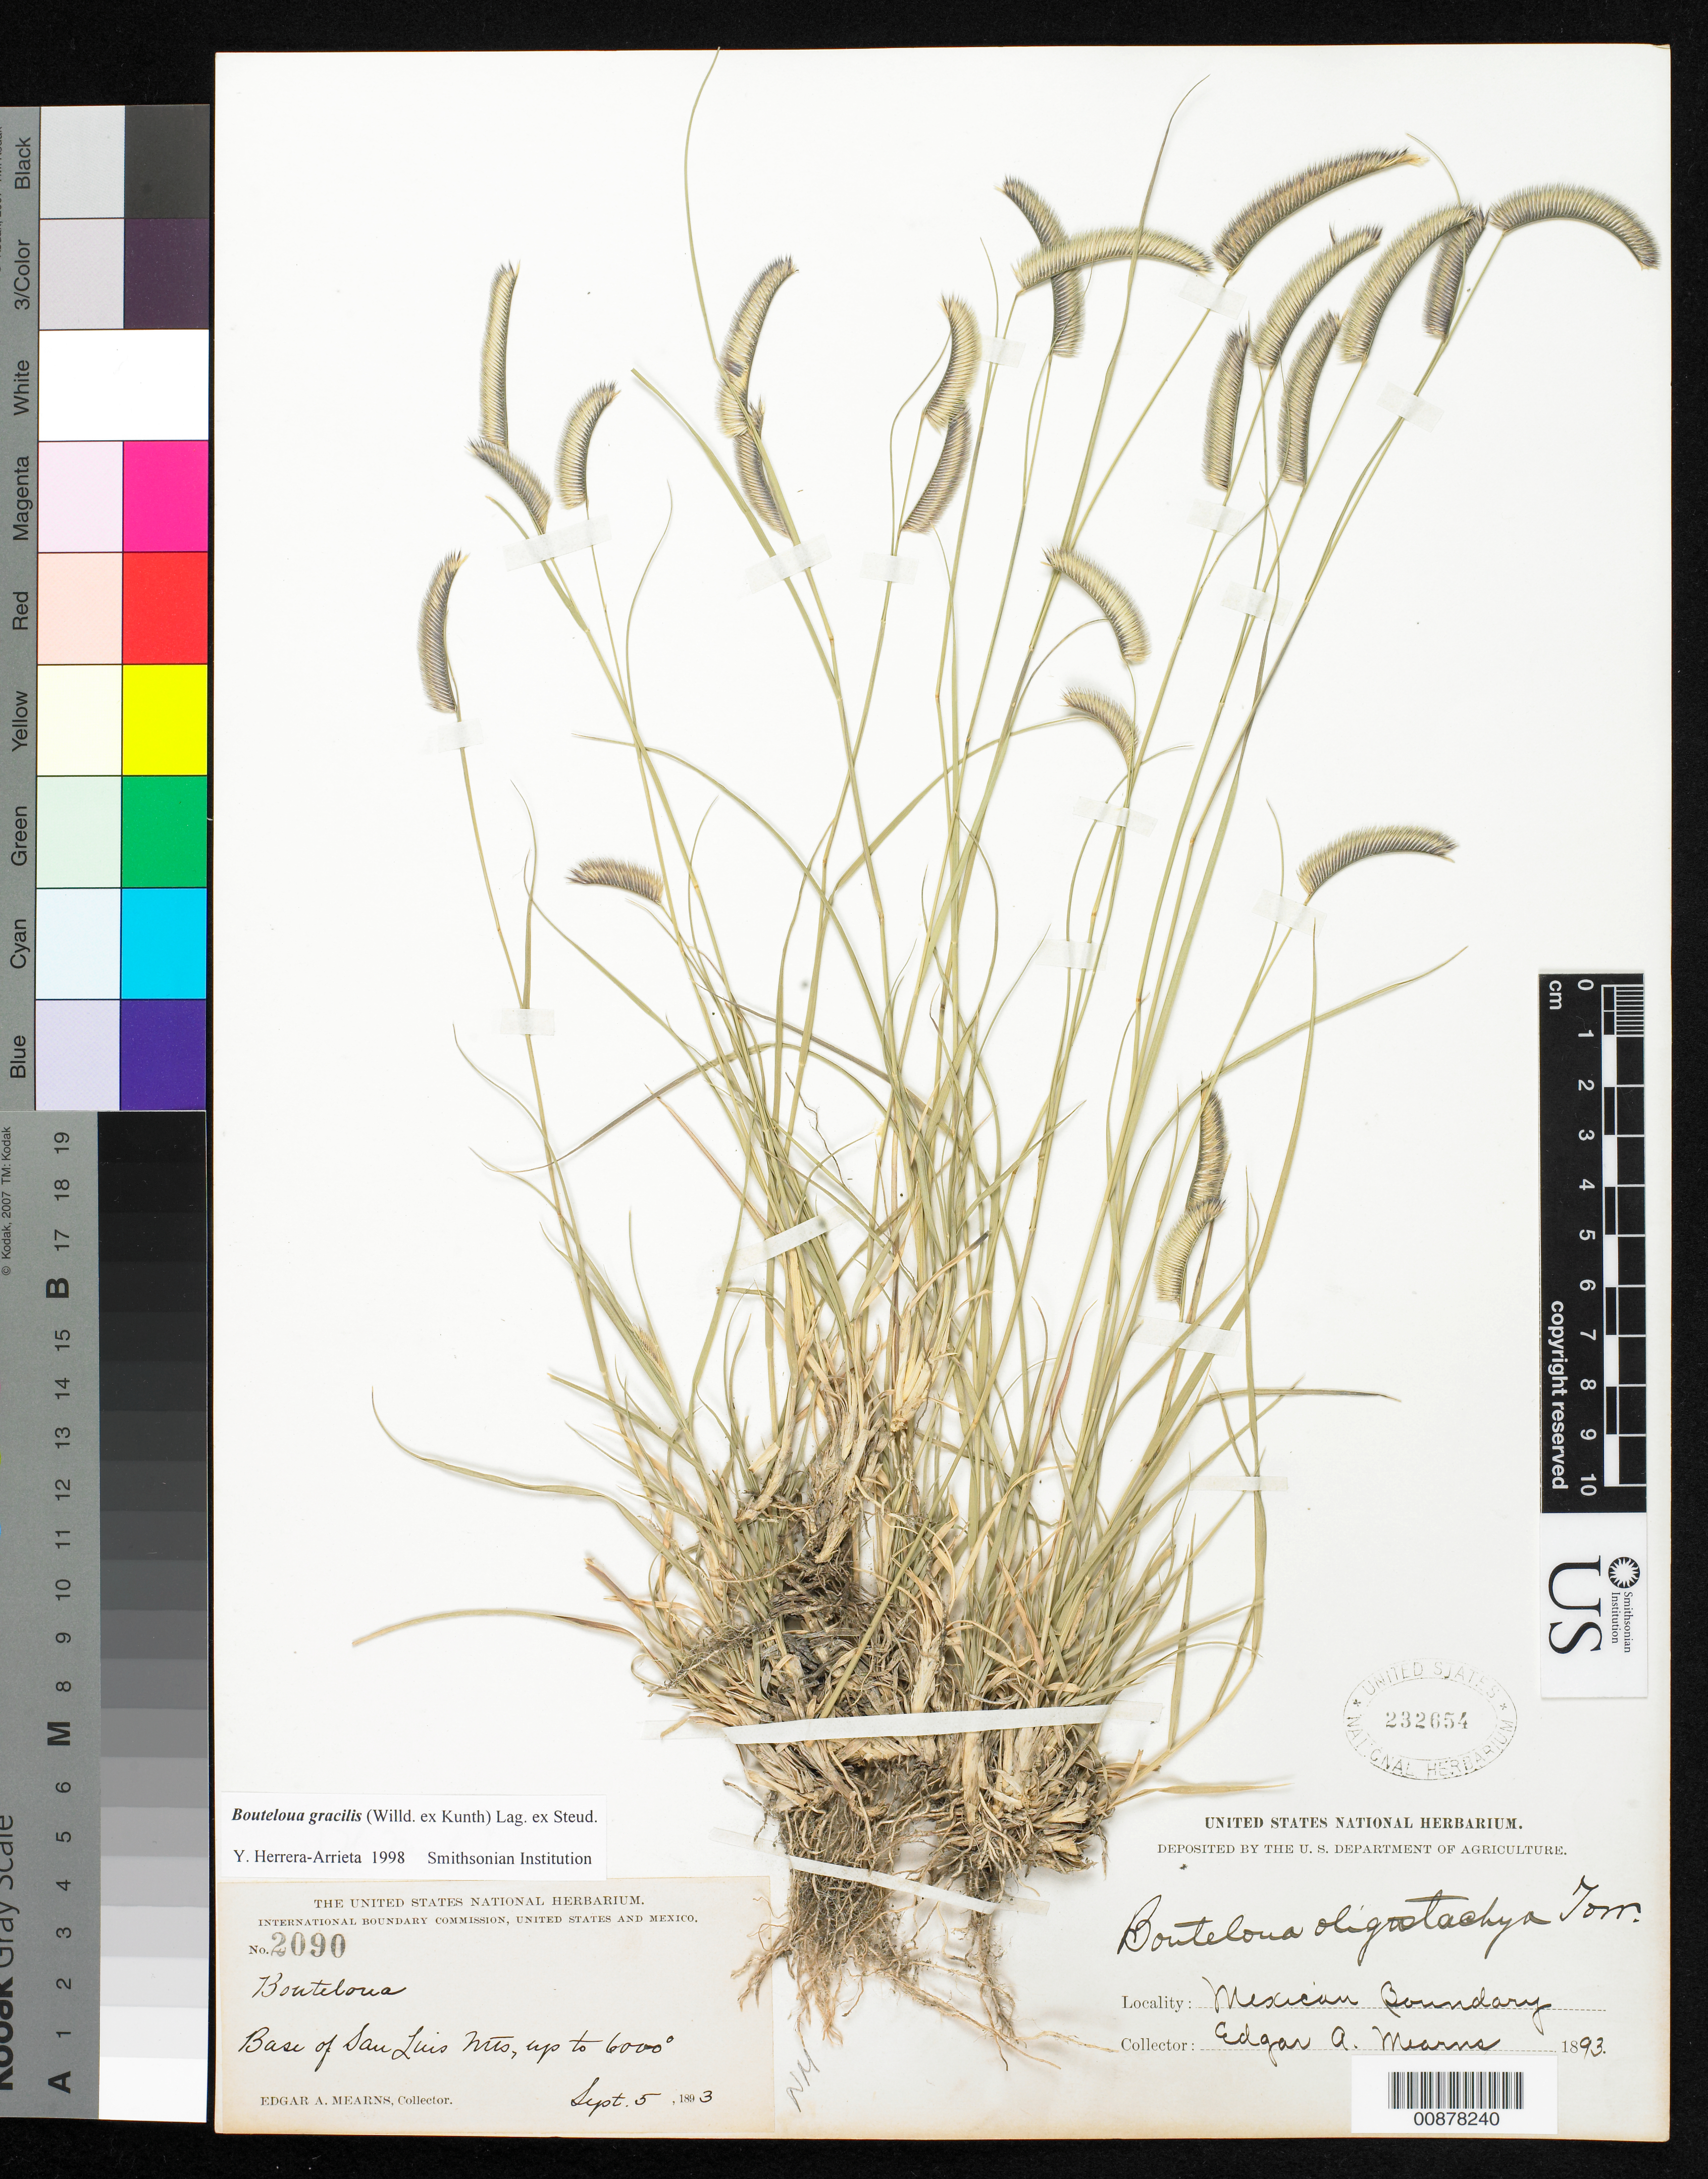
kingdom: Plantae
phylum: Tracheophyta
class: Liliopsida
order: Poales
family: Poaceae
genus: Bouteloua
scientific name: Bouteloua gracilis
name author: (Kunth) Lag. ex Griffiths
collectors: E. A. Mearns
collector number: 2090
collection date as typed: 05 Sep 1893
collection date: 1893-09-05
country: United States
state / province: New Mexico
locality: Base of San Luis Mts., New Mexico.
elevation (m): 1829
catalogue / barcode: US 232654